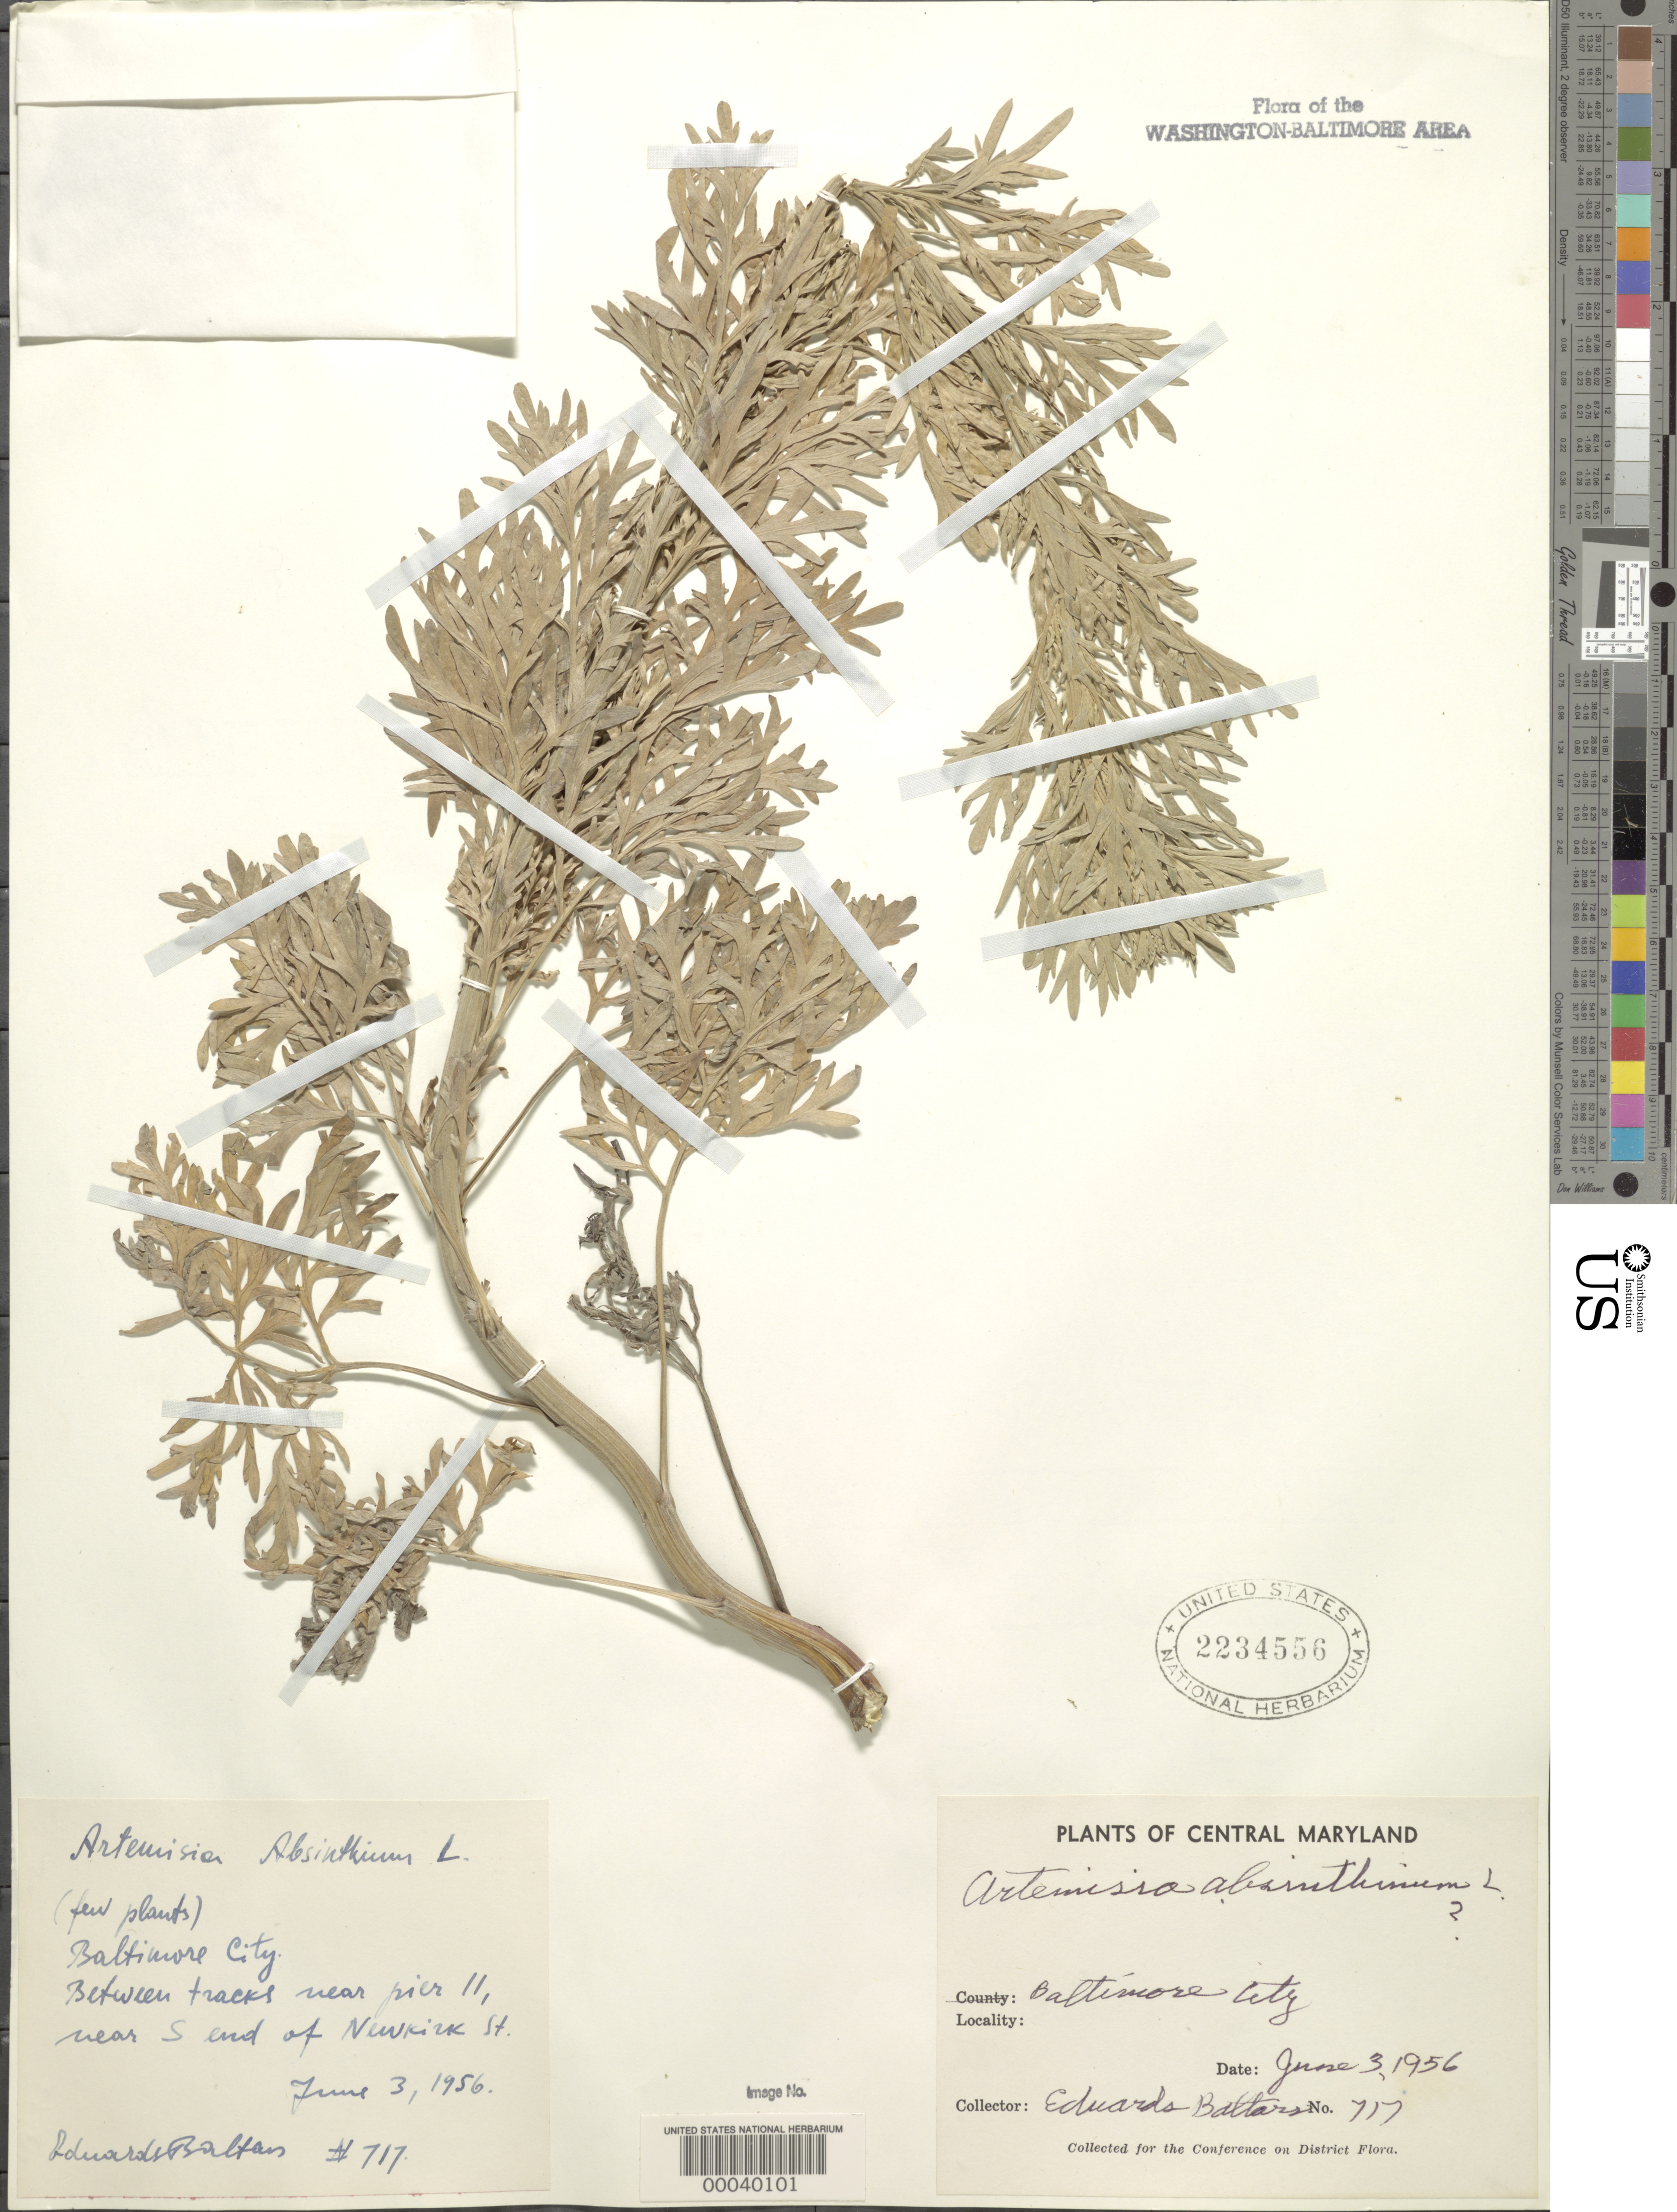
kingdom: Plantae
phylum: Tracheophyta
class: Magnoliopsida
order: Asterales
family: Asteraceae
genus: Artemisia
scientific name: Artemisia absinthium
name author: L.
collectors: E. Baltars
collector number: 717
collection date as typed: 03 Jun 1956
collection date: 1956-06-03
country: United States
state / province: Maryland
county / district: City of Baltimore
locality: Baltimore near Pier 11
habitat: Between tracks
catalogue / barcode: US 2234556